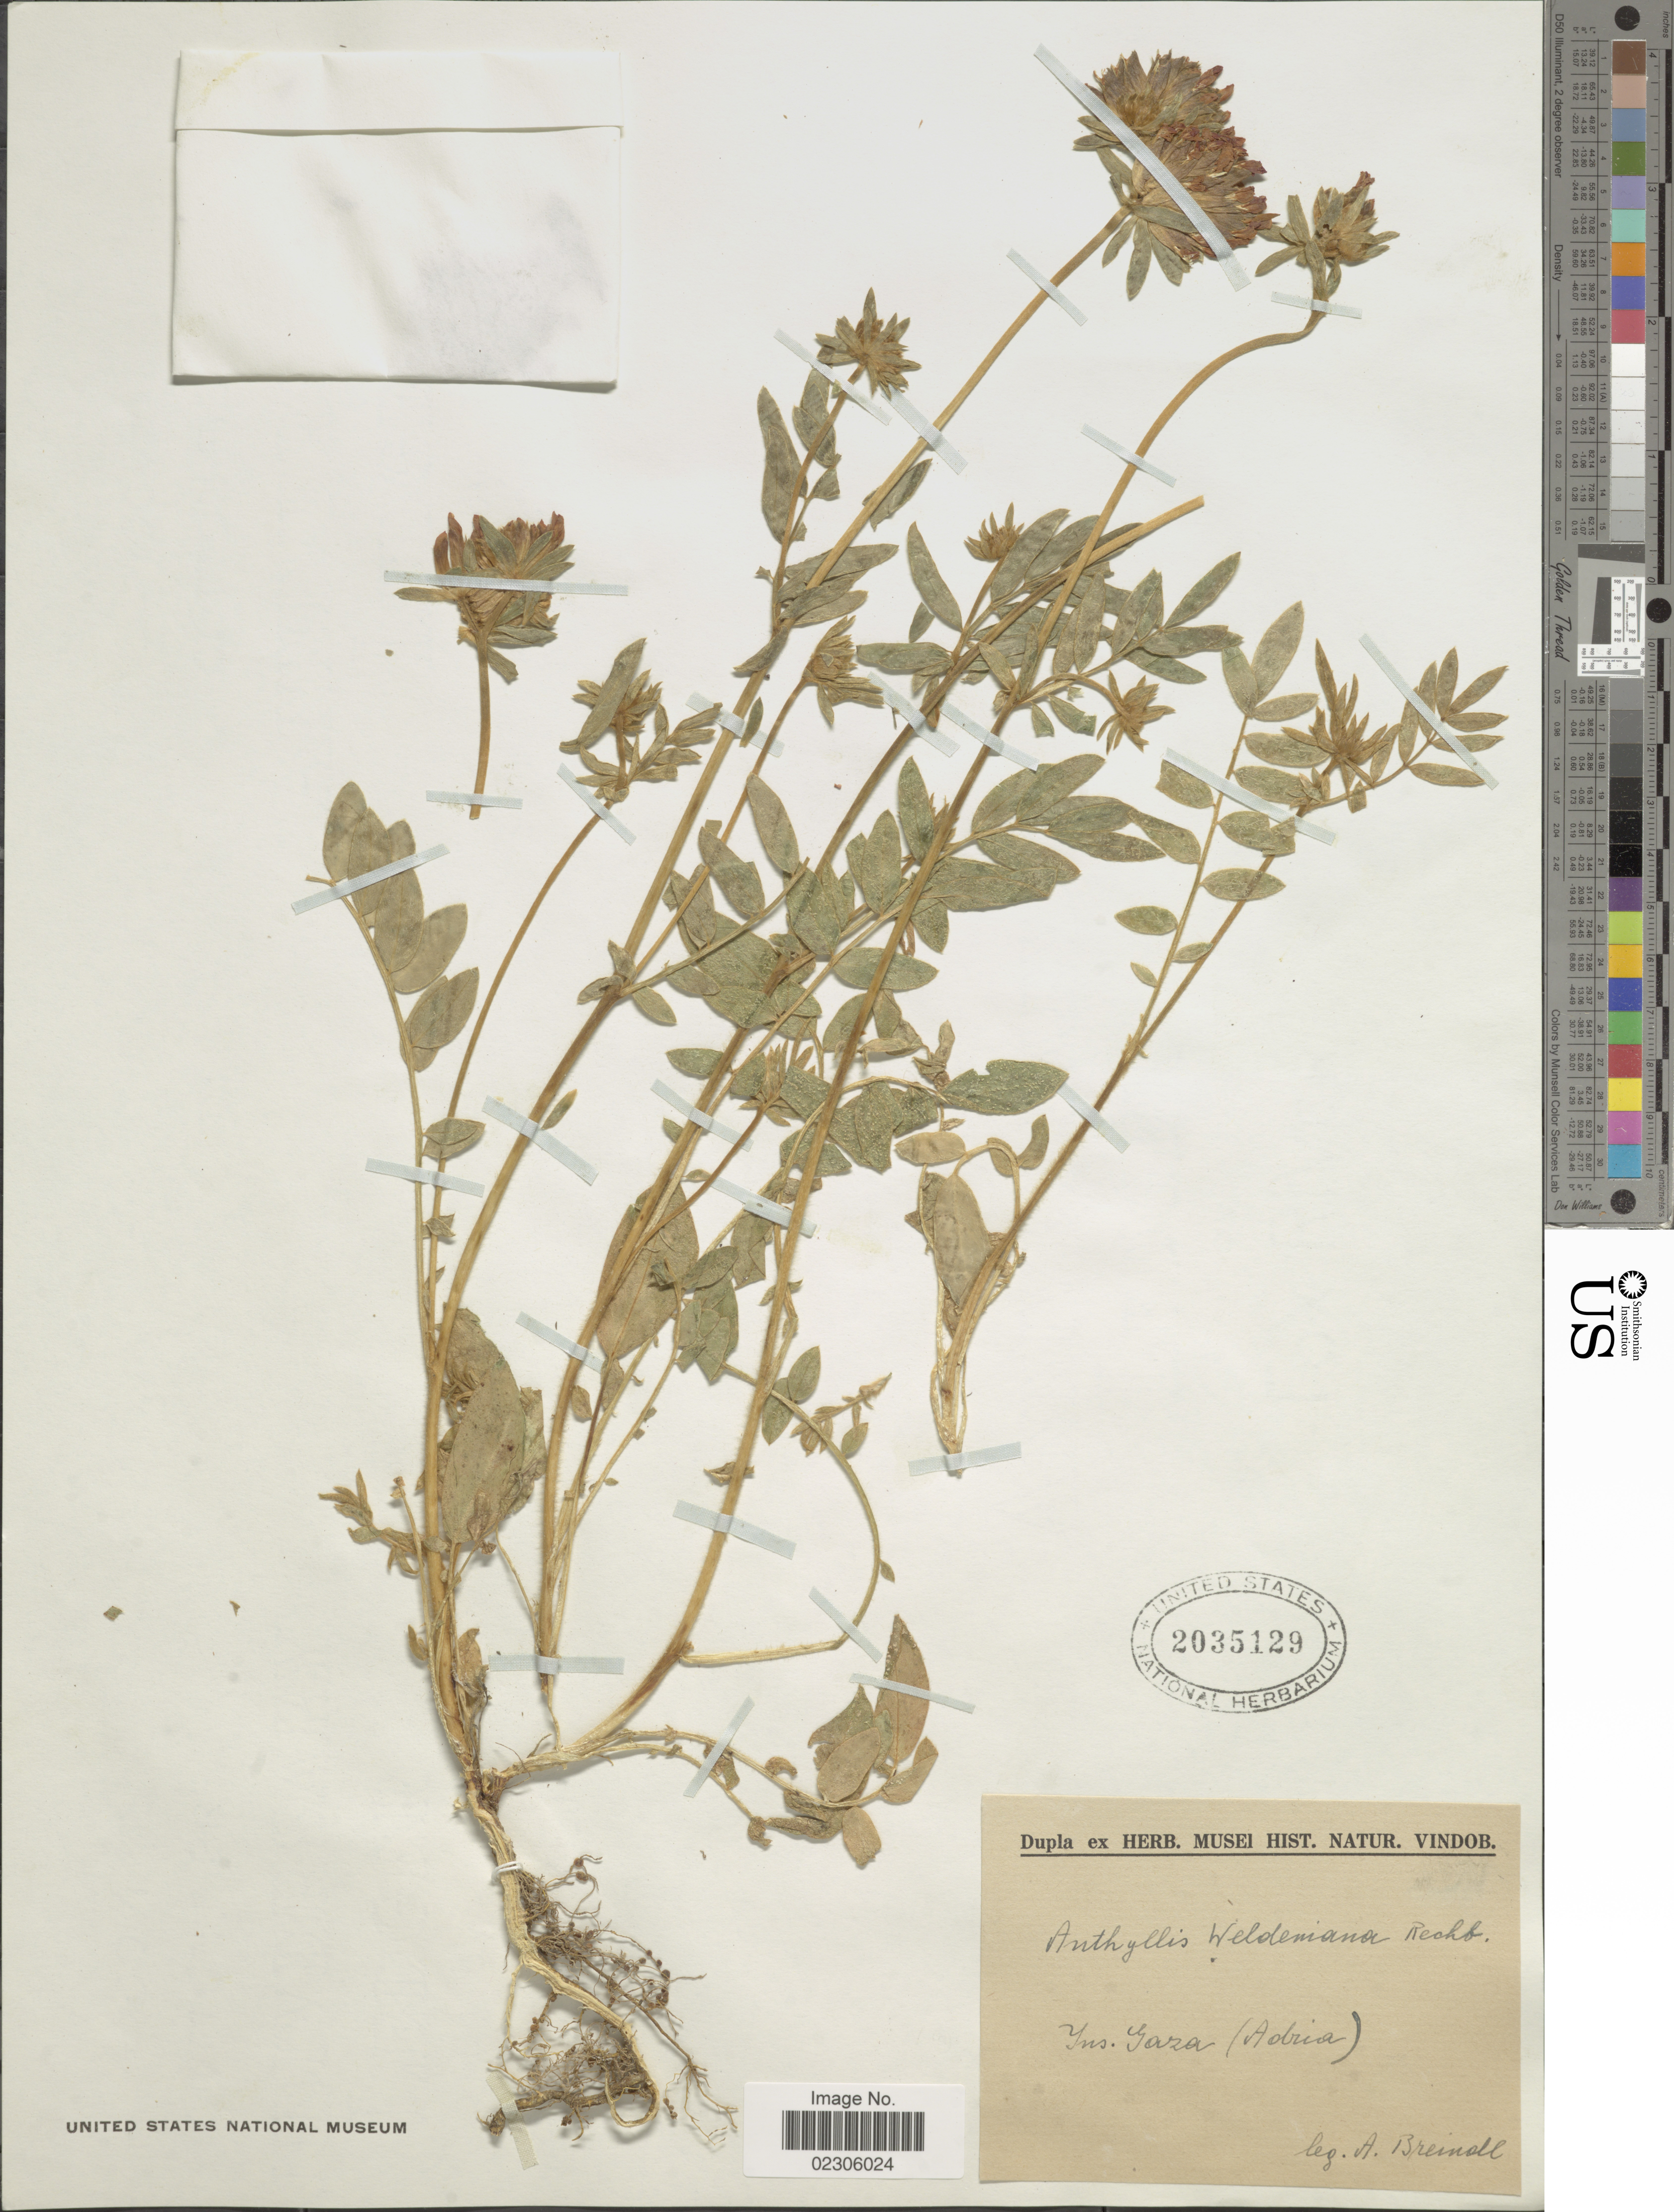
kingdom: Plantae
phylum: Tracheophyta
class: Magnoliopsida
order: Fabales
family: Fabaceae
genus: Anthyllis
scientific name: Anthyllis vulneraria subsp. weldeniana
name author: (Rchb.) Cullen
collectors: A. Breindl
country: Mozambique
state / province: Gaza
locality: Yus. Gaza (Adria)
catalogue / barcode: US 2035129